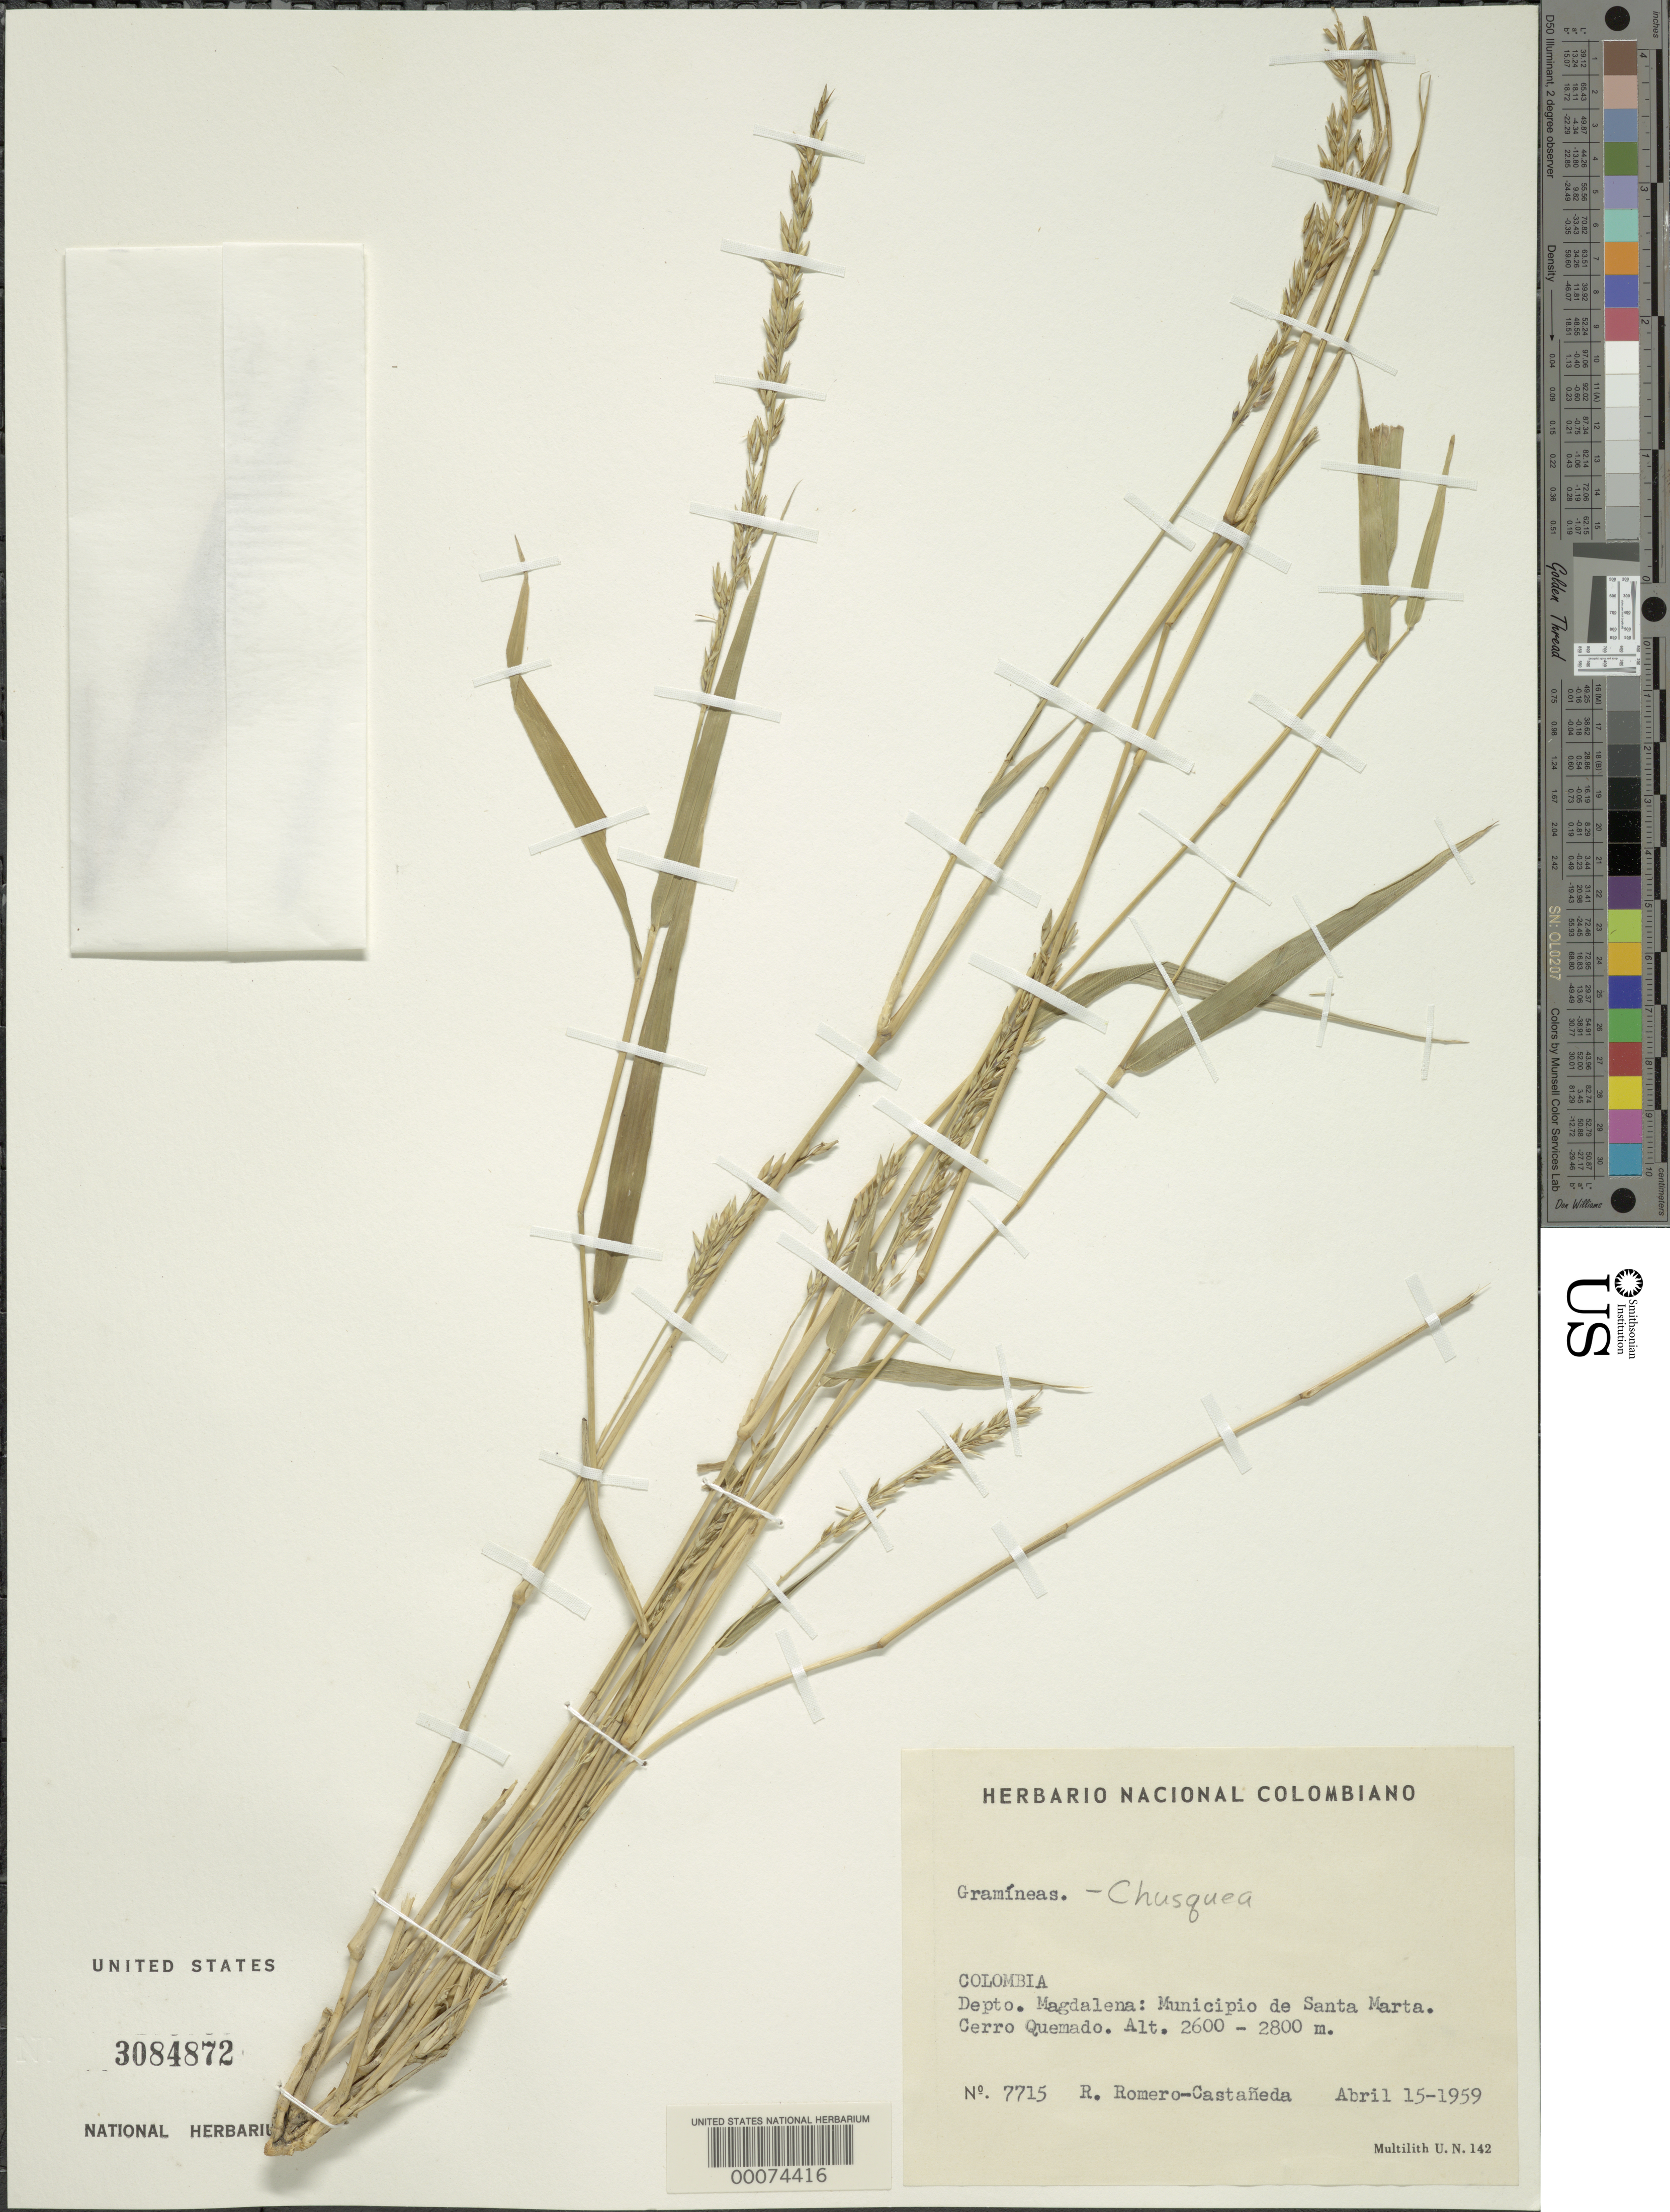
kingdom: Plantae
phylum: Tracheophyta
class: Liliopsida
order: Poales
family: Poaceae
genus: Chusquea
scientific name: Chusquea sp.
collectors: R. Romero Castañeda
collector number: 7715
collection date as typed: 15 Apr 1959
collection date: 1959-04-15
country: Colombia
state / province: Magdalena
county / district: Santa Marta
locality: Mun de Santa Marta, Cerro quemado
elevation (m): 2600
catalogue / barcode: US 3084872